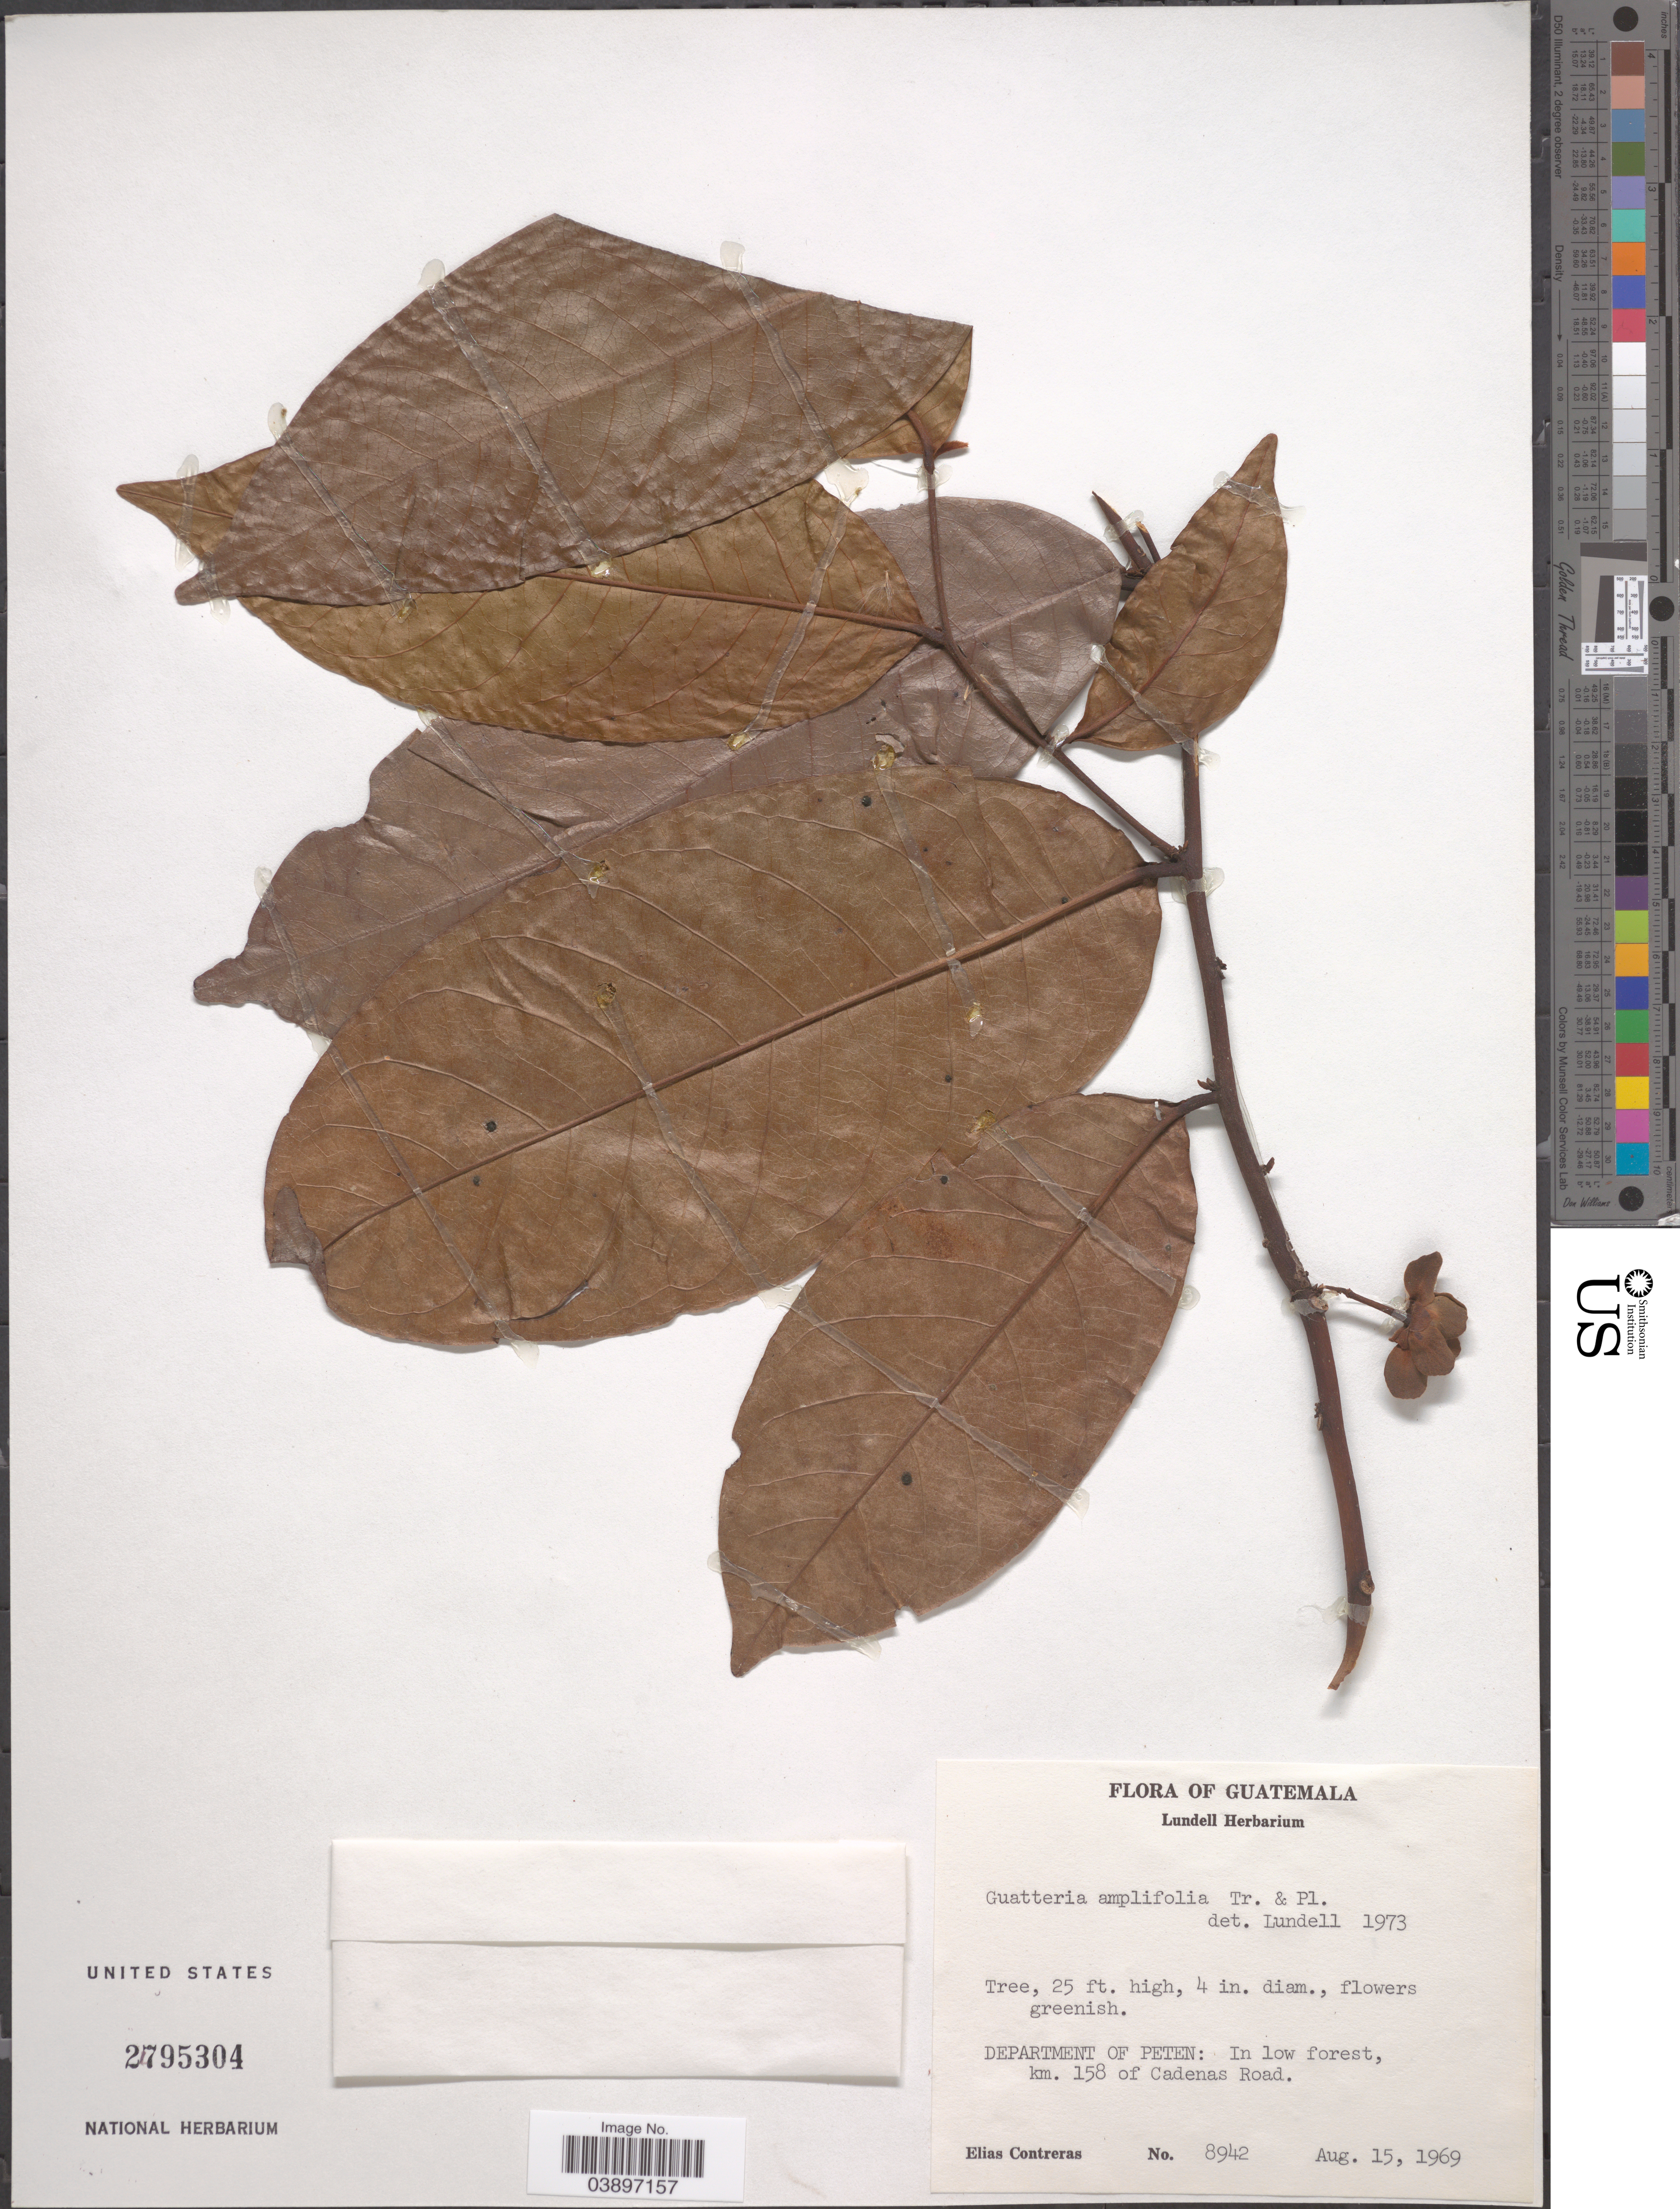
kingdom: Plantae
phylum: Tracheophyta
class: Magnoliopsida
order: Magnoliales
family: Annonaceae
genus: Guatteria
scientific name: Guatteria amplifolia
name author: Triana & Planch.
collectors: E. Contreras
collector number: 8942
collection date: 1969-08-15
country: Guatemala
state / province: El Peten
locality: Department of Peten: In low forest, km. 158 of Cadenas Road.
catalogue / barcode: US 2795304